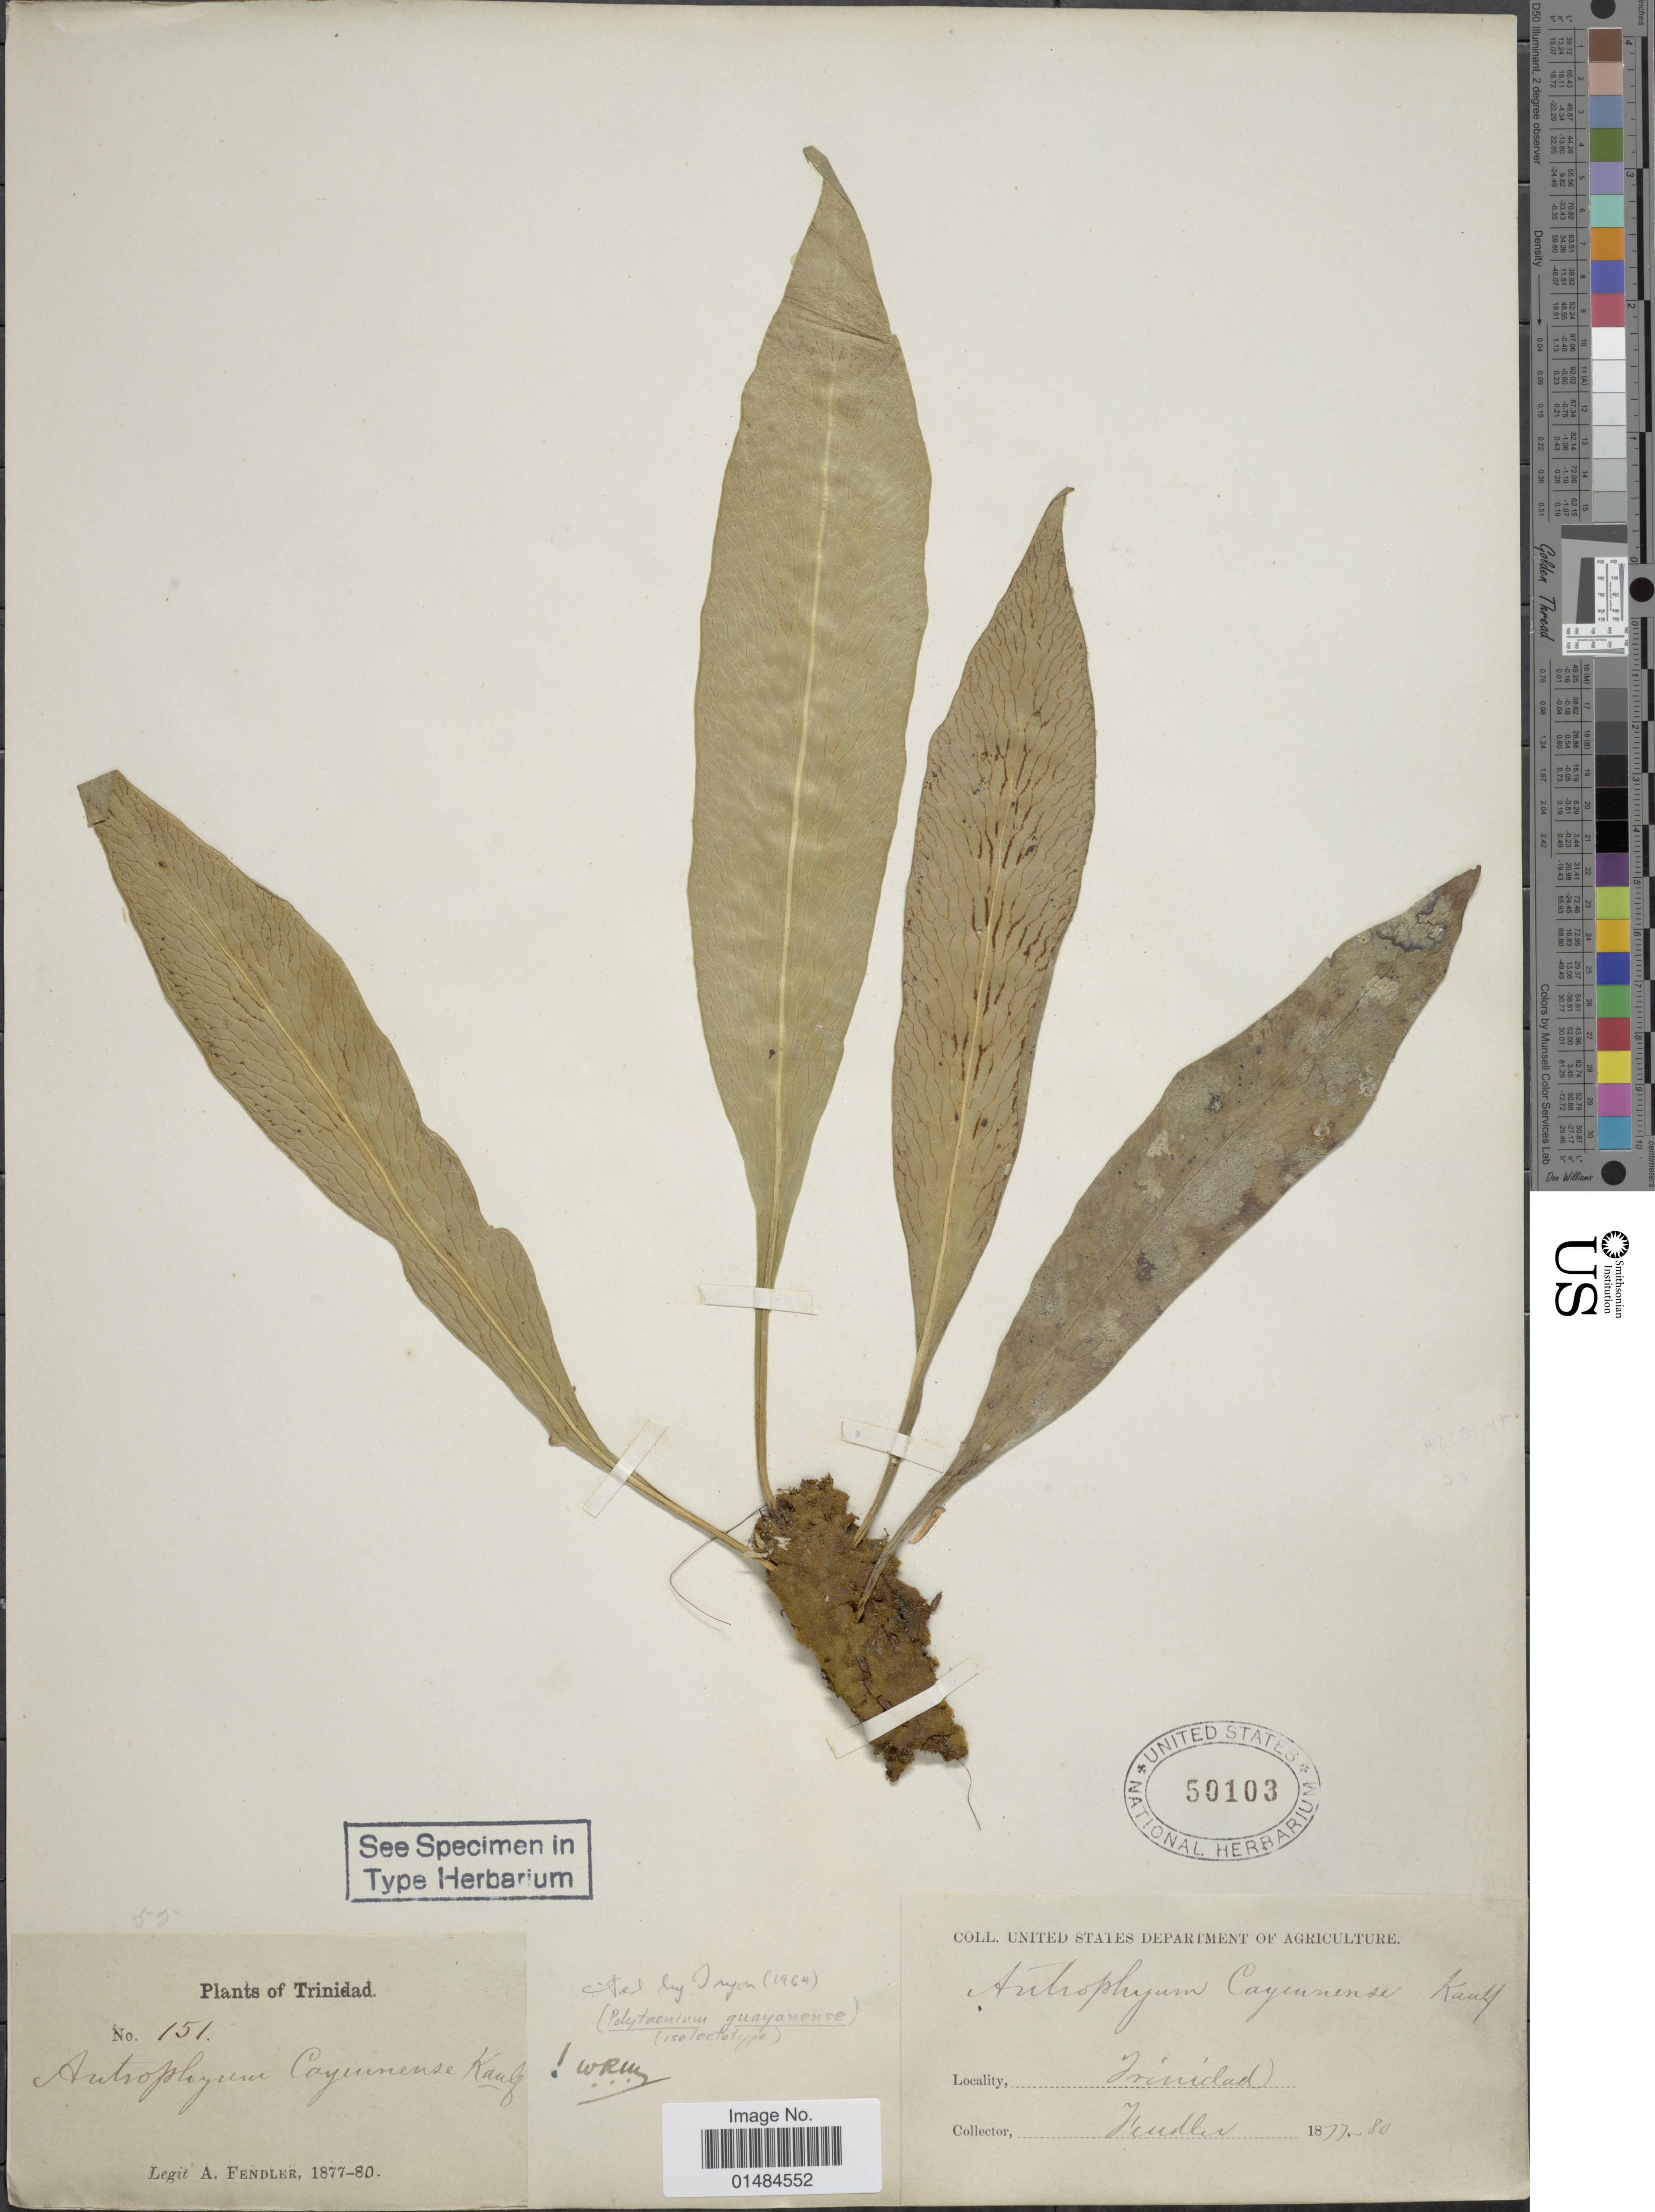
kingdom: Plantae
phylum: Tracheophyta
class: Polypodiopsida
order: Polypodiales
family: Pteridaceae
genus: Polytaenium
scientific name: Polytaenium guayanense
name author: (Hieron.) Alston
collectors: A. Fendler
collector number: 151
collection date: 1877/1880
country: Trinidad and Tobago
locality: Trinidad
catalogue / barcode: US 50103